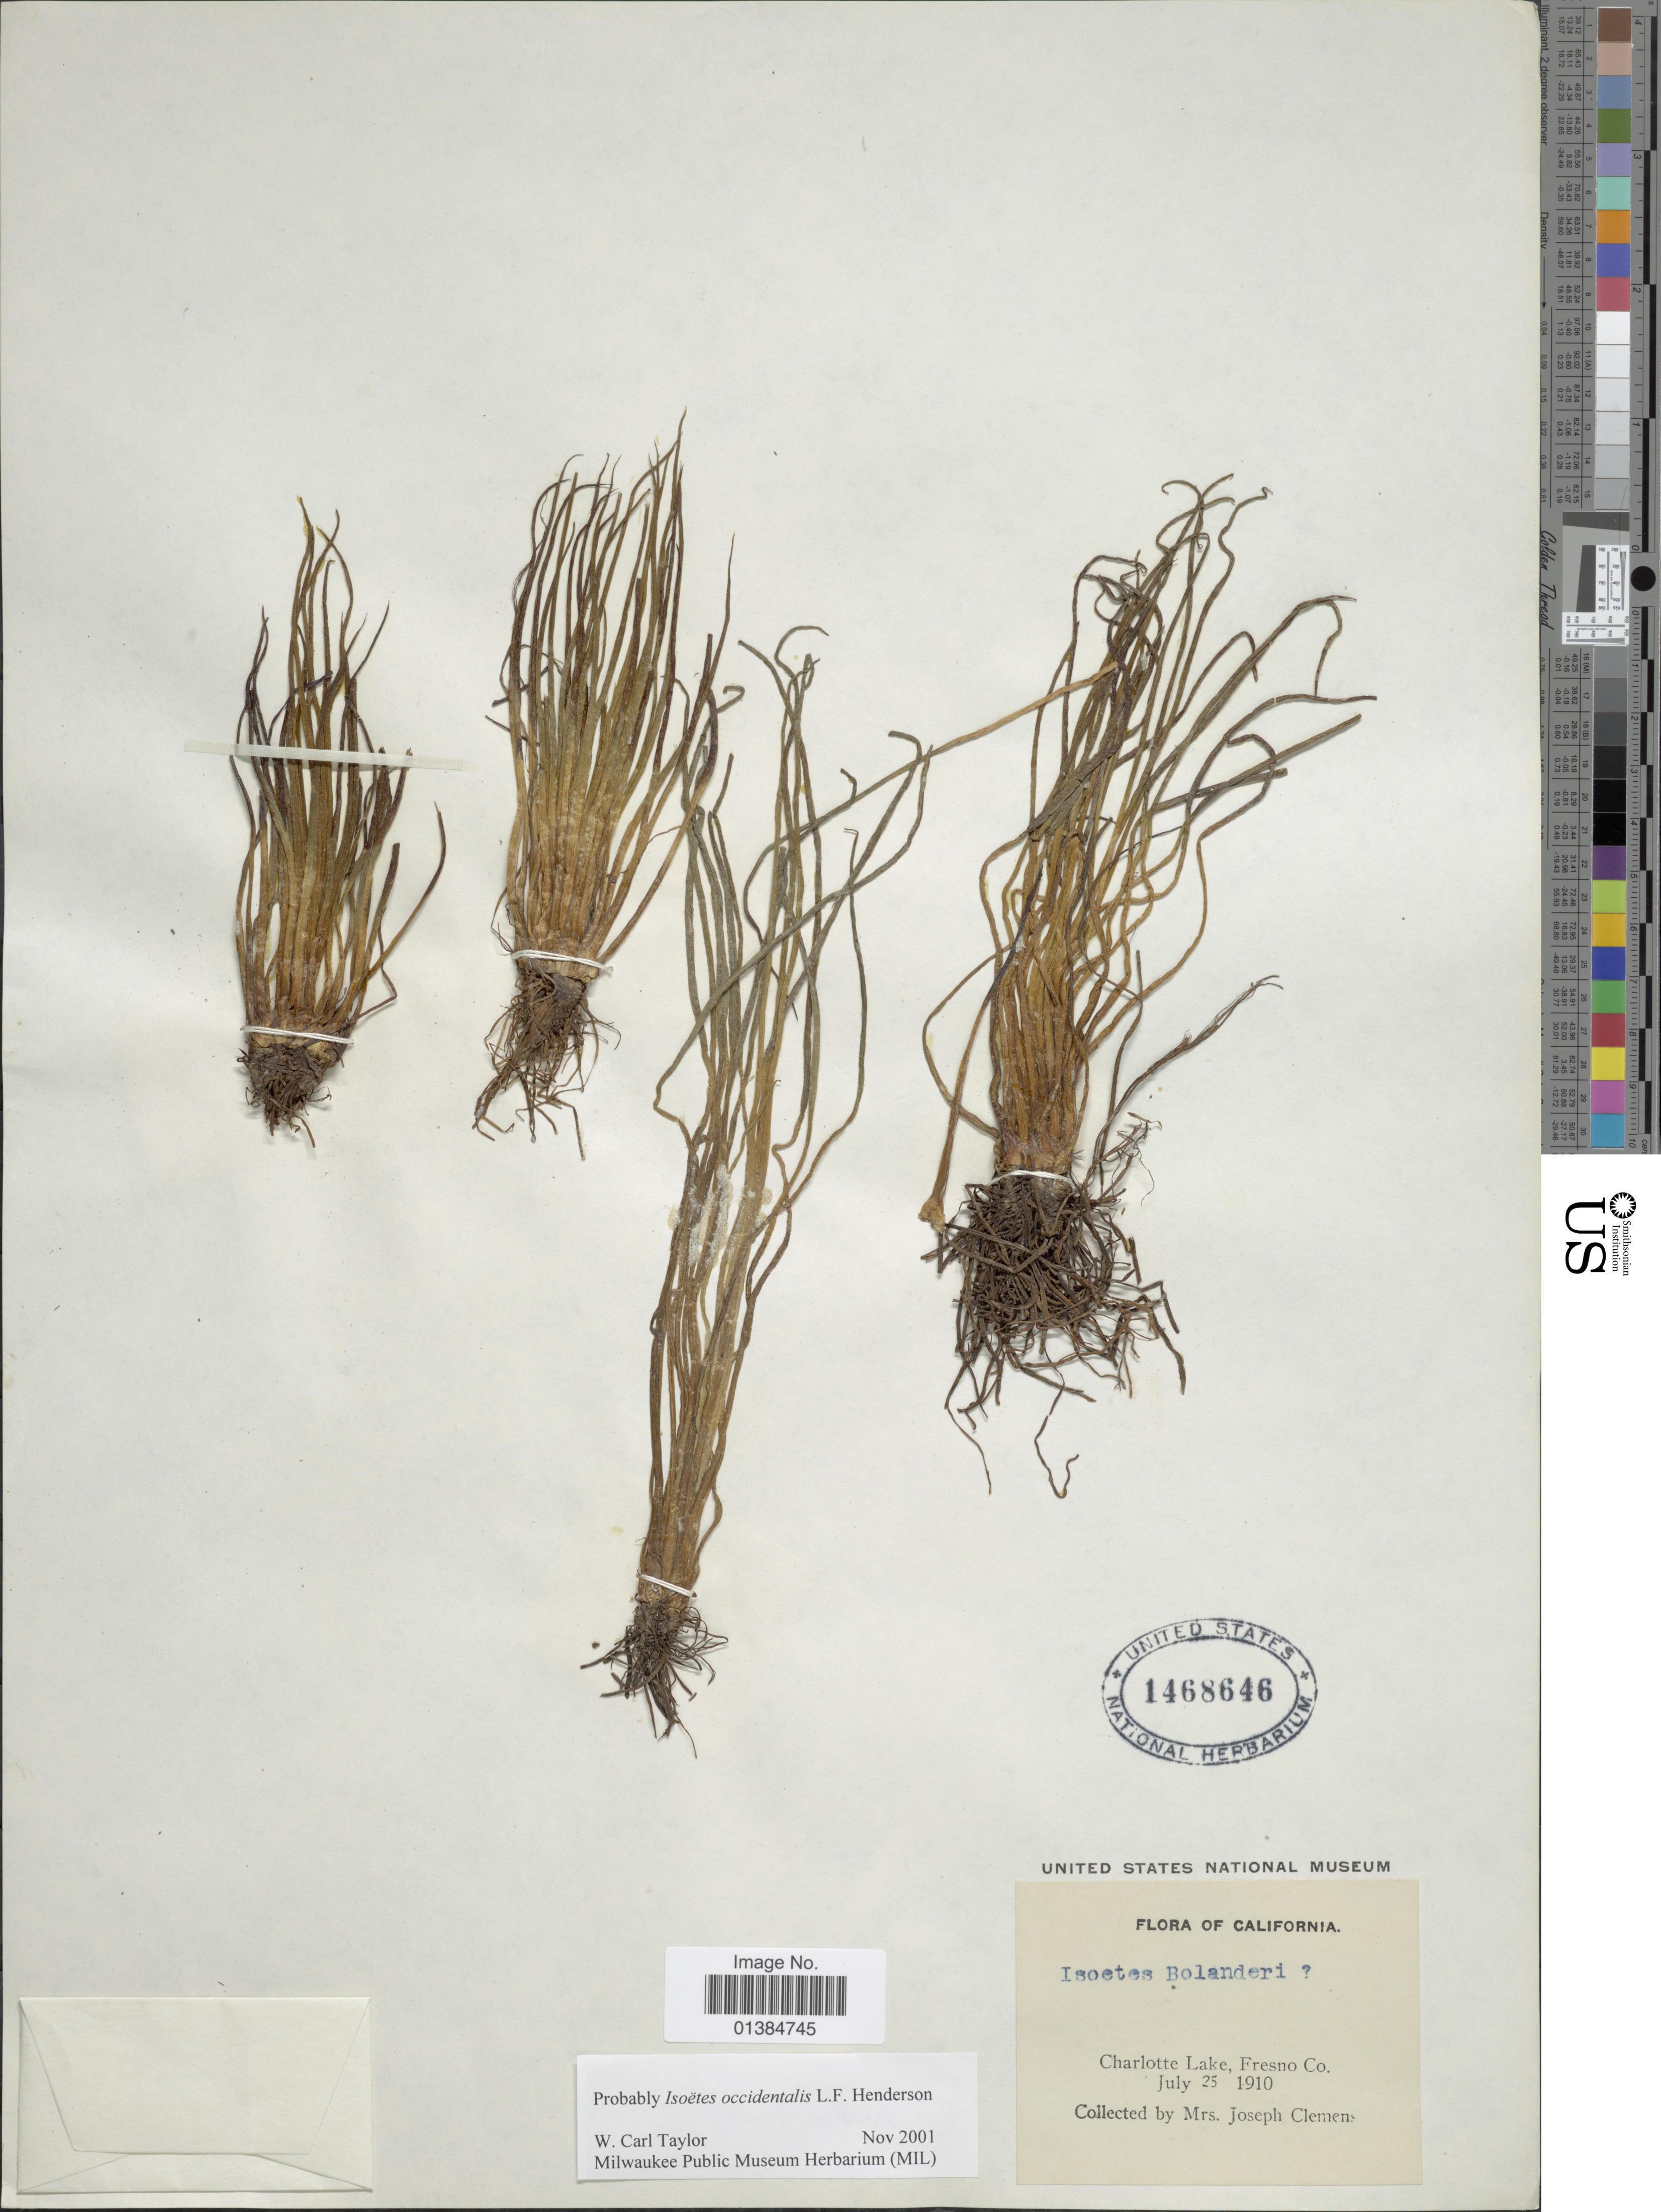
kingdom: Plantae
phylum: Tracheophyta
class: Lycopodiopsida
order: Isoetales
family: Isoetaceae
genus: Isoetes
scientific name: Isoetes occidentalis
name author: L.F. Hend.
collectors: J. Clemens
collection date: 1910-07-25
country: United States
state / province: California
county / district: Fresno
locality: Charlotte Lake, Fresno Co.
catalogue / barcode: US 1468646